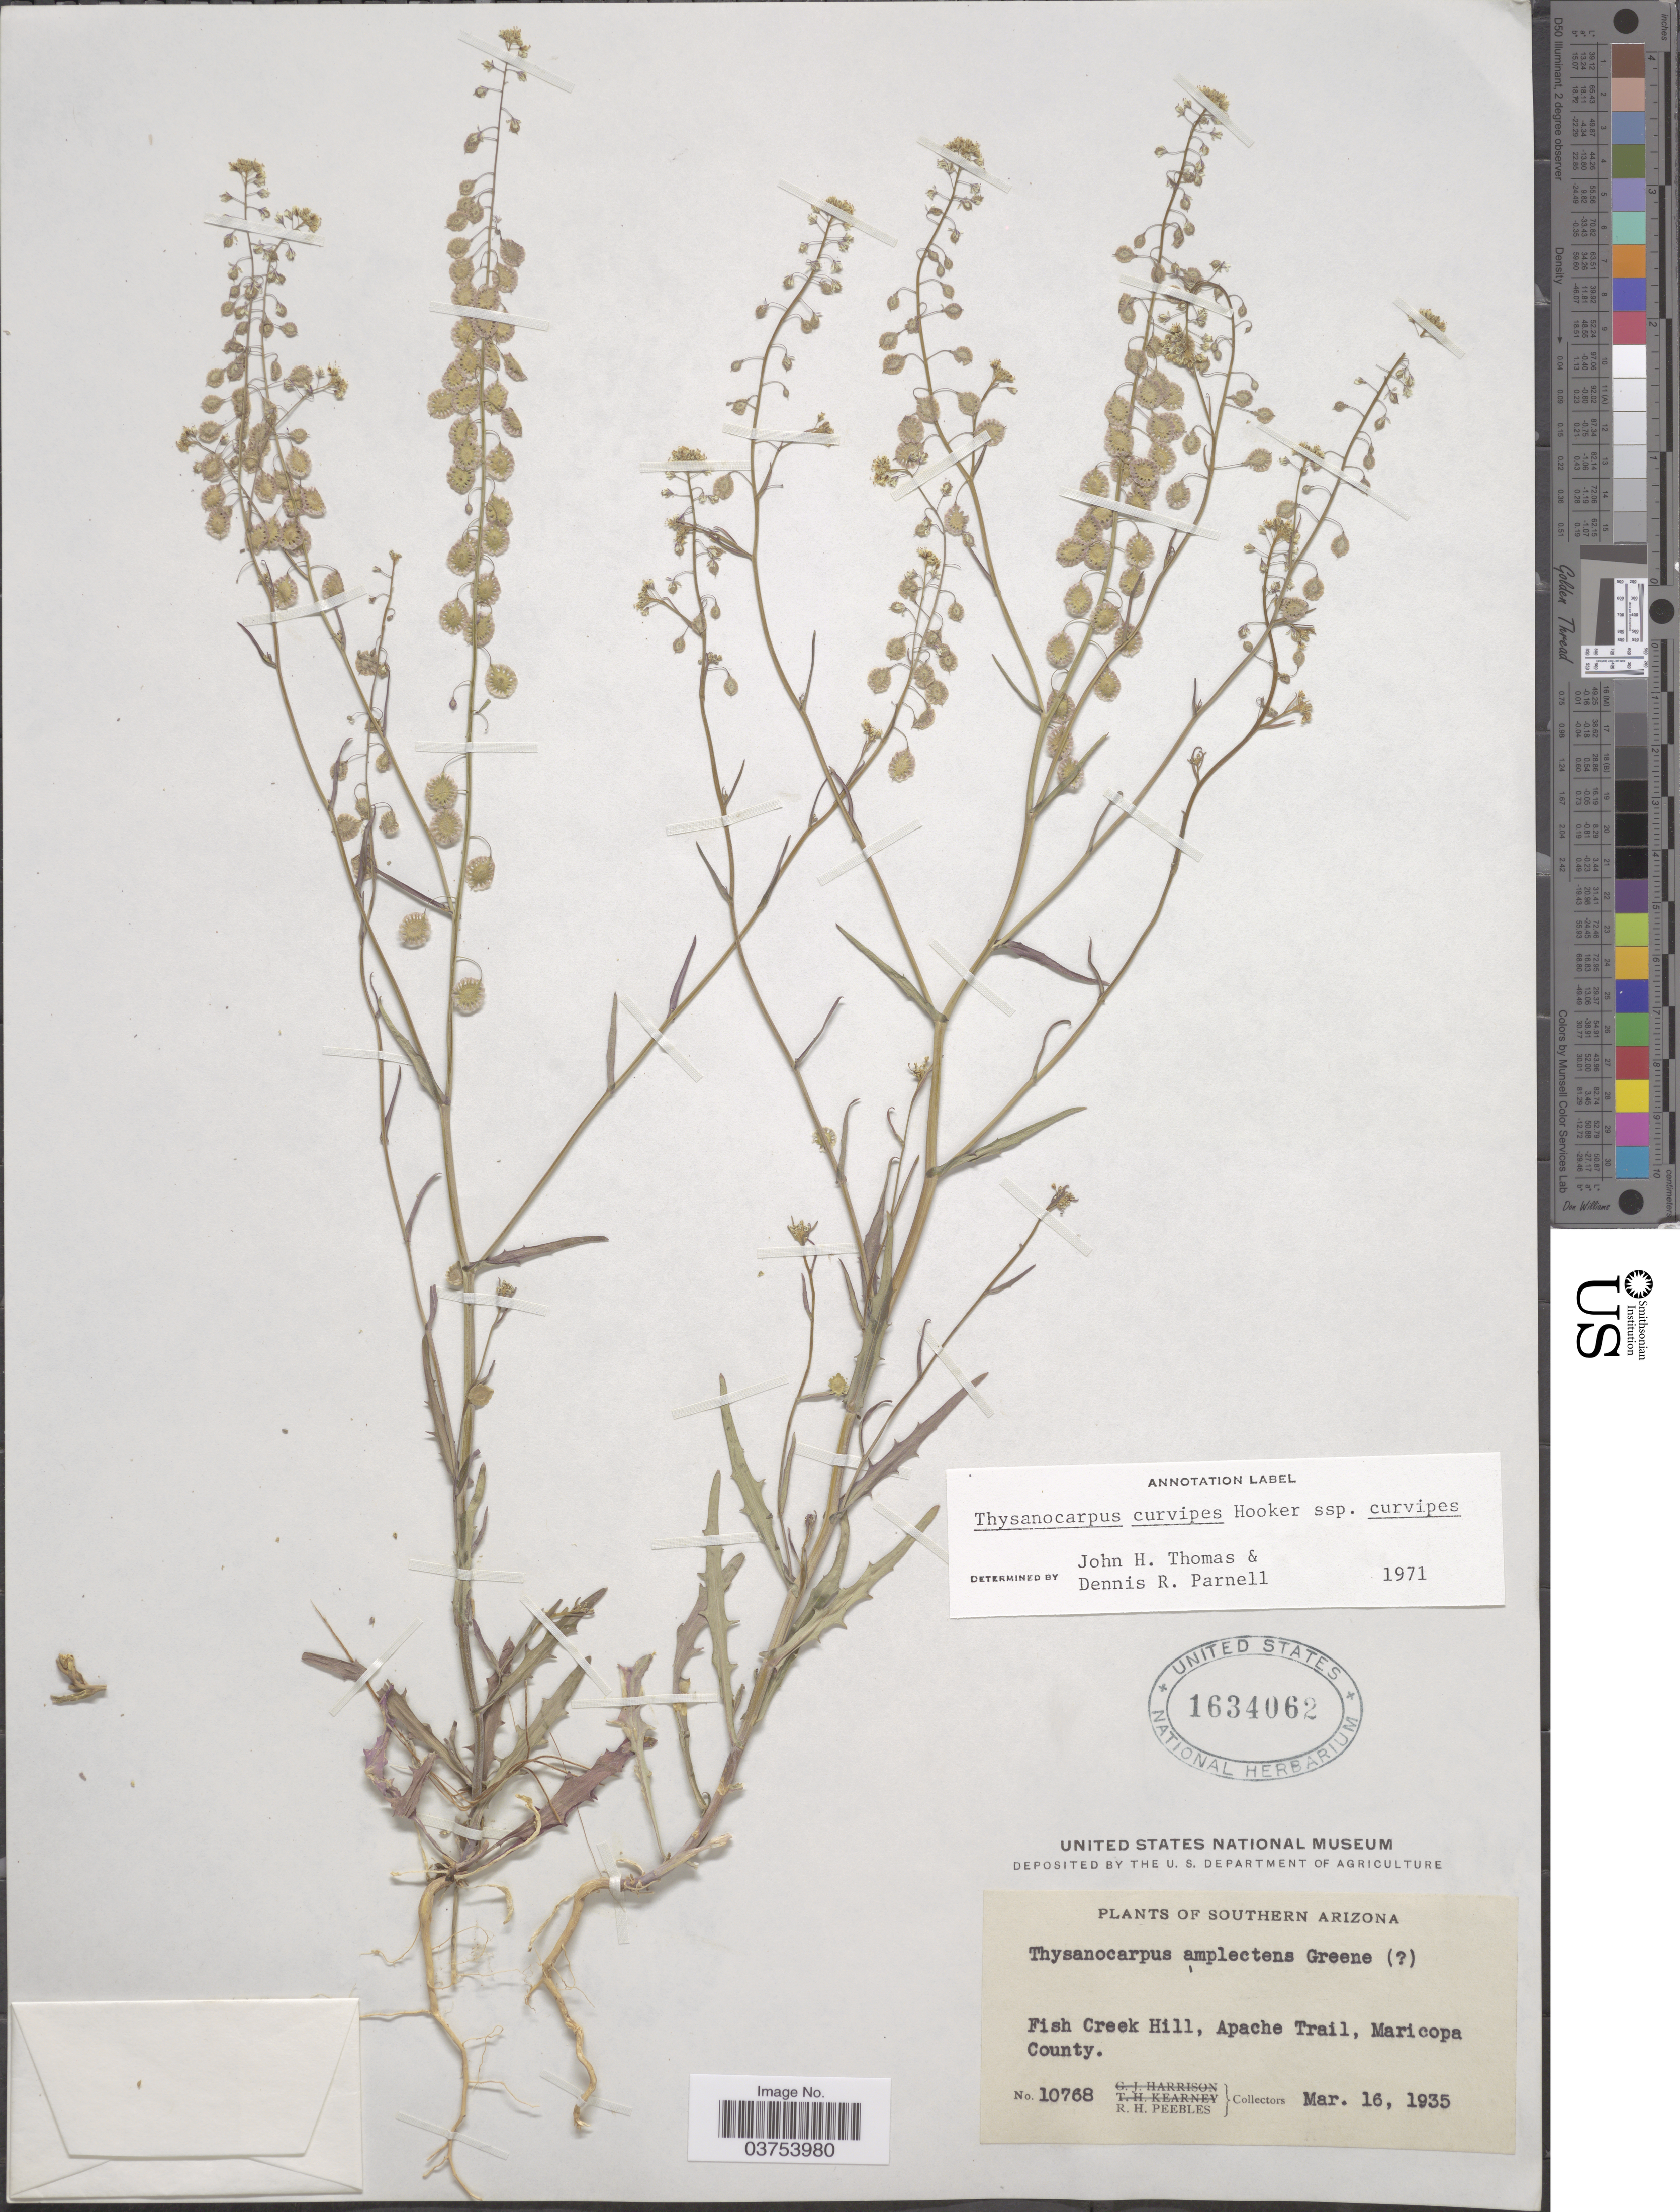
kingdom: Plantae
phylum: Tracheophyta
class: Magnoliopsida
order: Brassicales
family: Brassicaceae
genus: Thysanocarpus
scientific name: Thysanocarpus curvipes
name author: Hook.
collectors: R. H. Peebles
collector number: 10768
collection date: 1935-03-16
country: United States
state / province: Arizona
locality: Southern Arizona. Fish Creek Hill, Apache Trail, Maricopa County.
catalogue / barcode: US 1634062